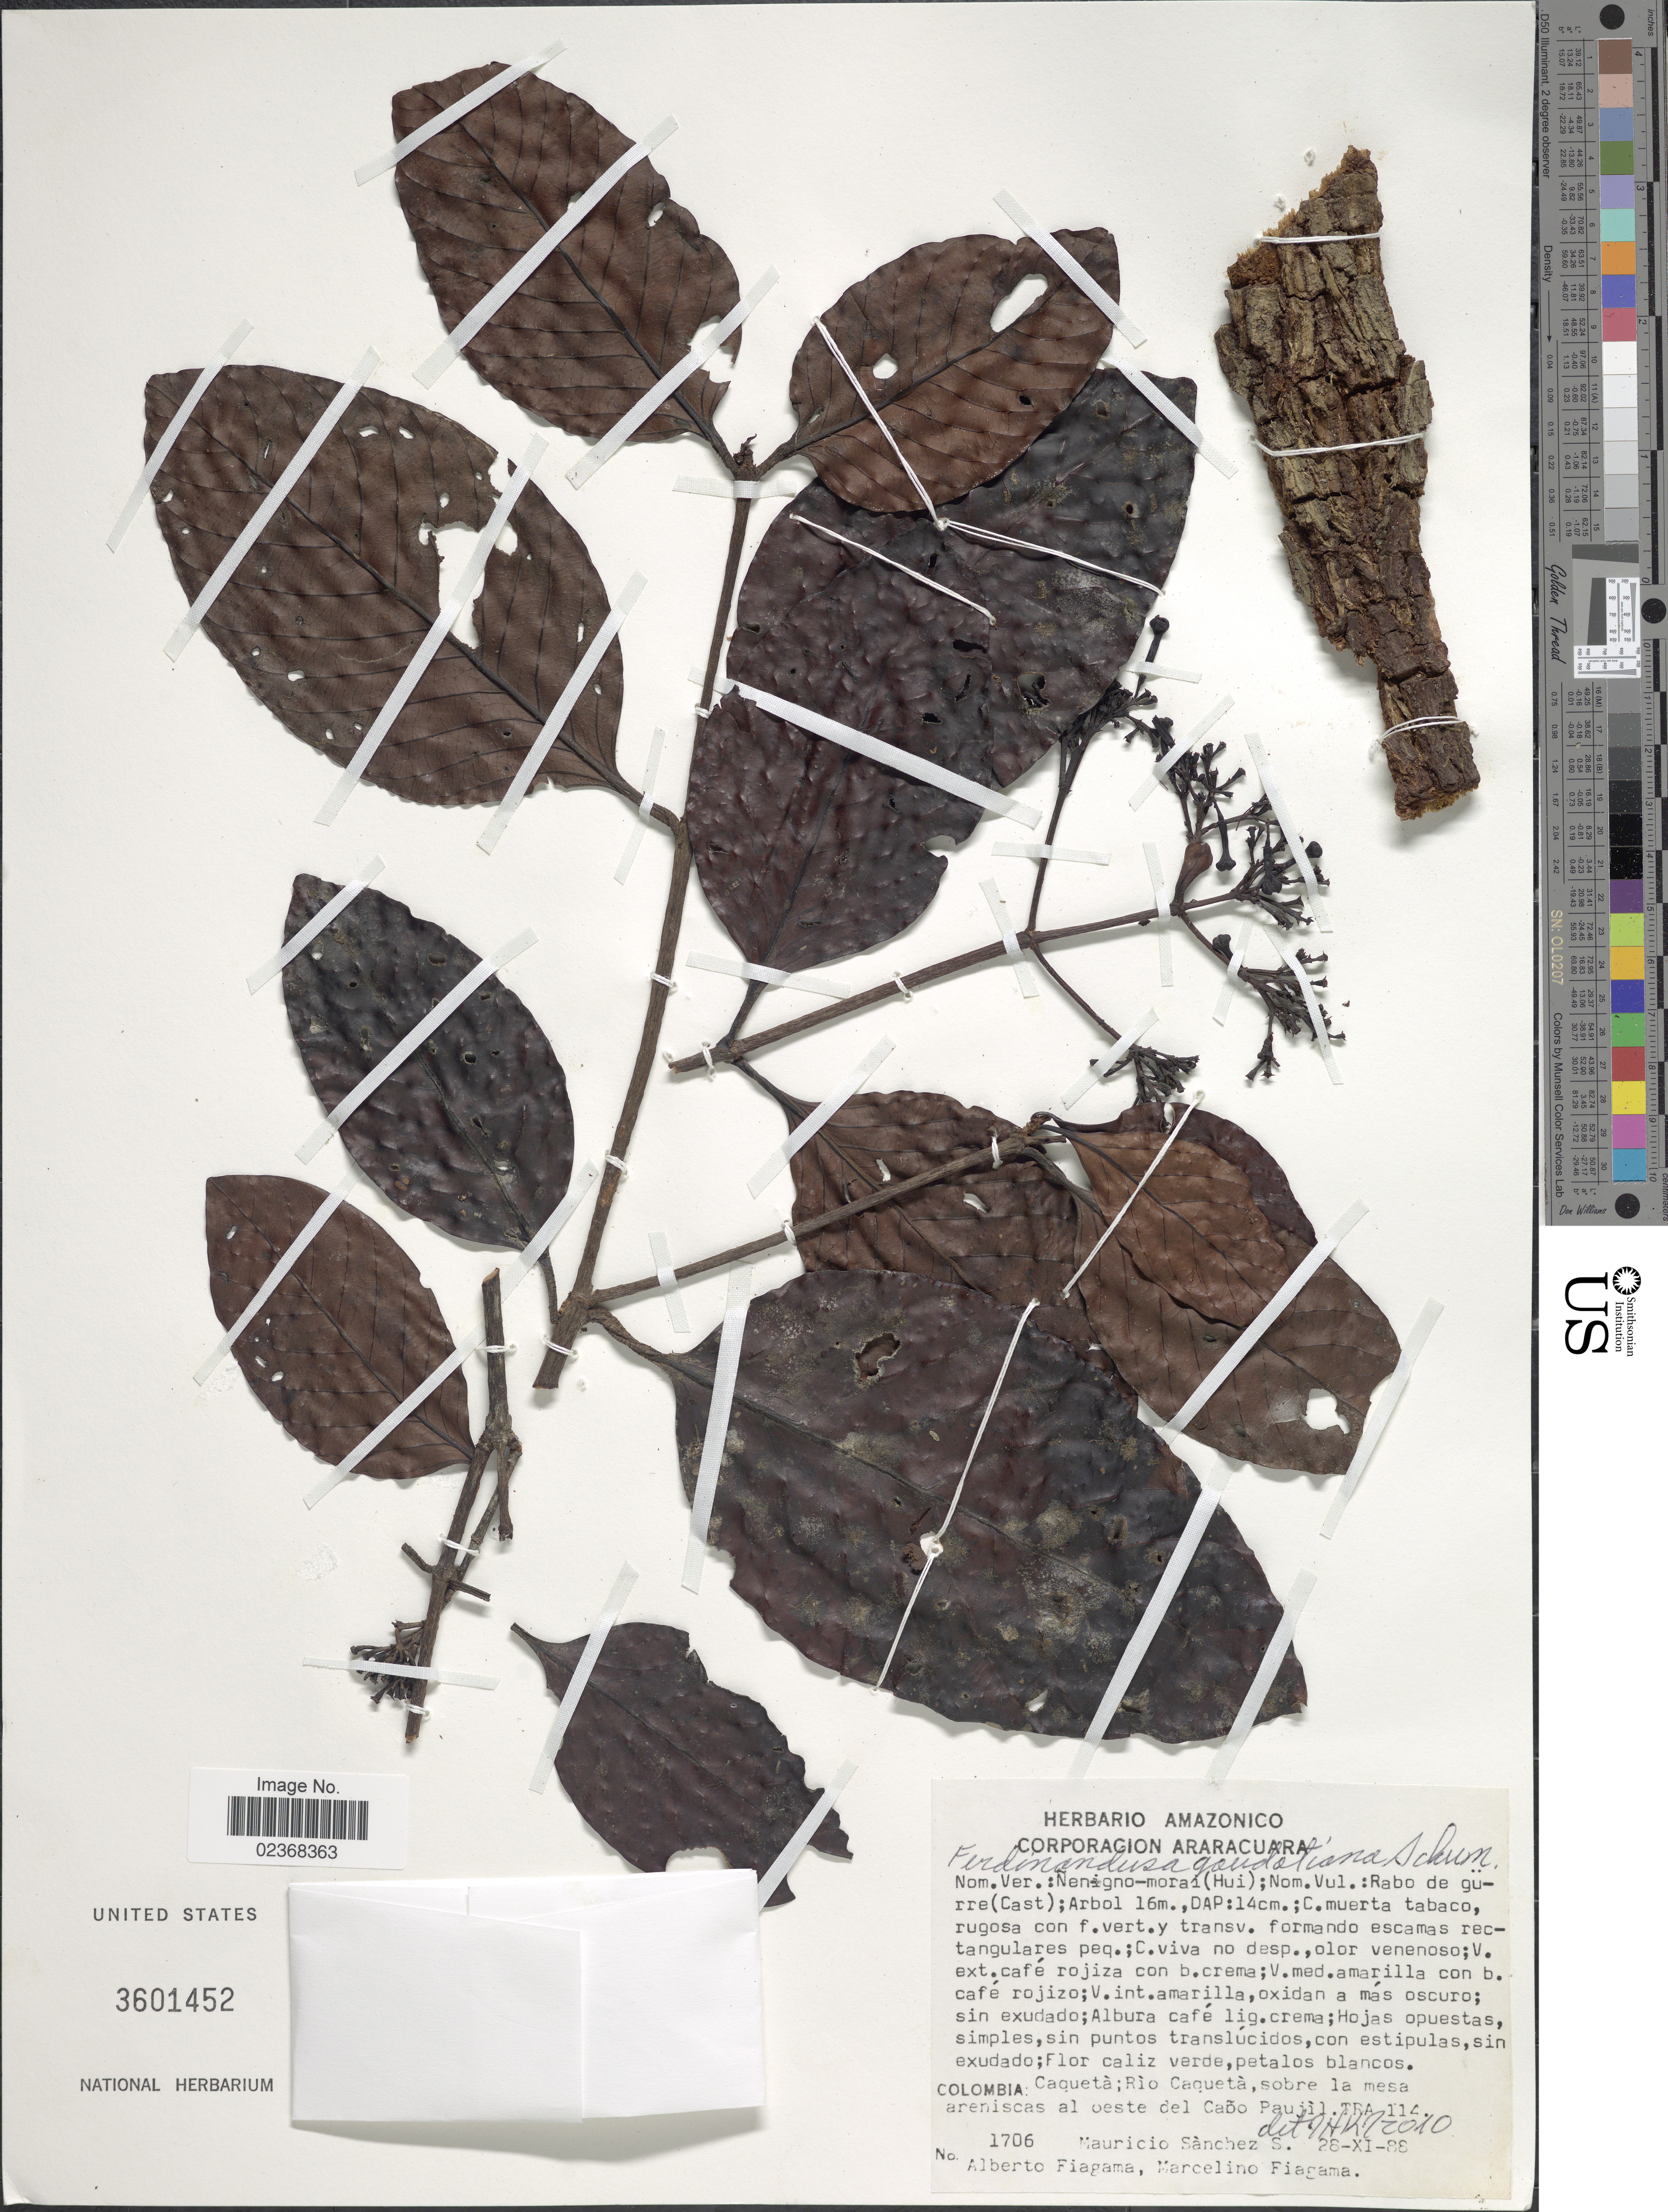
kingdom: Plantae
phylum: Tracheophyta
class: Magnoliopsida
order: Gentianales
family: Rubiaceae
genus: Ferdinandusa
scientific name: Ferdinandusa goudotiana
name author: K. Schum.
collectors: M. Sanchez S., A. Fiagama & M. Fiagama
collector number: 1706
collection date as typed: Transcribed d/m/y: 28/11/88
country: Colombia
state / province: Caquetá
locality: Rio Caqueta, sobre la mesa areniscas al oeste del Cabo Paujil. TRA 114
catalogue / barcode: US 3601452